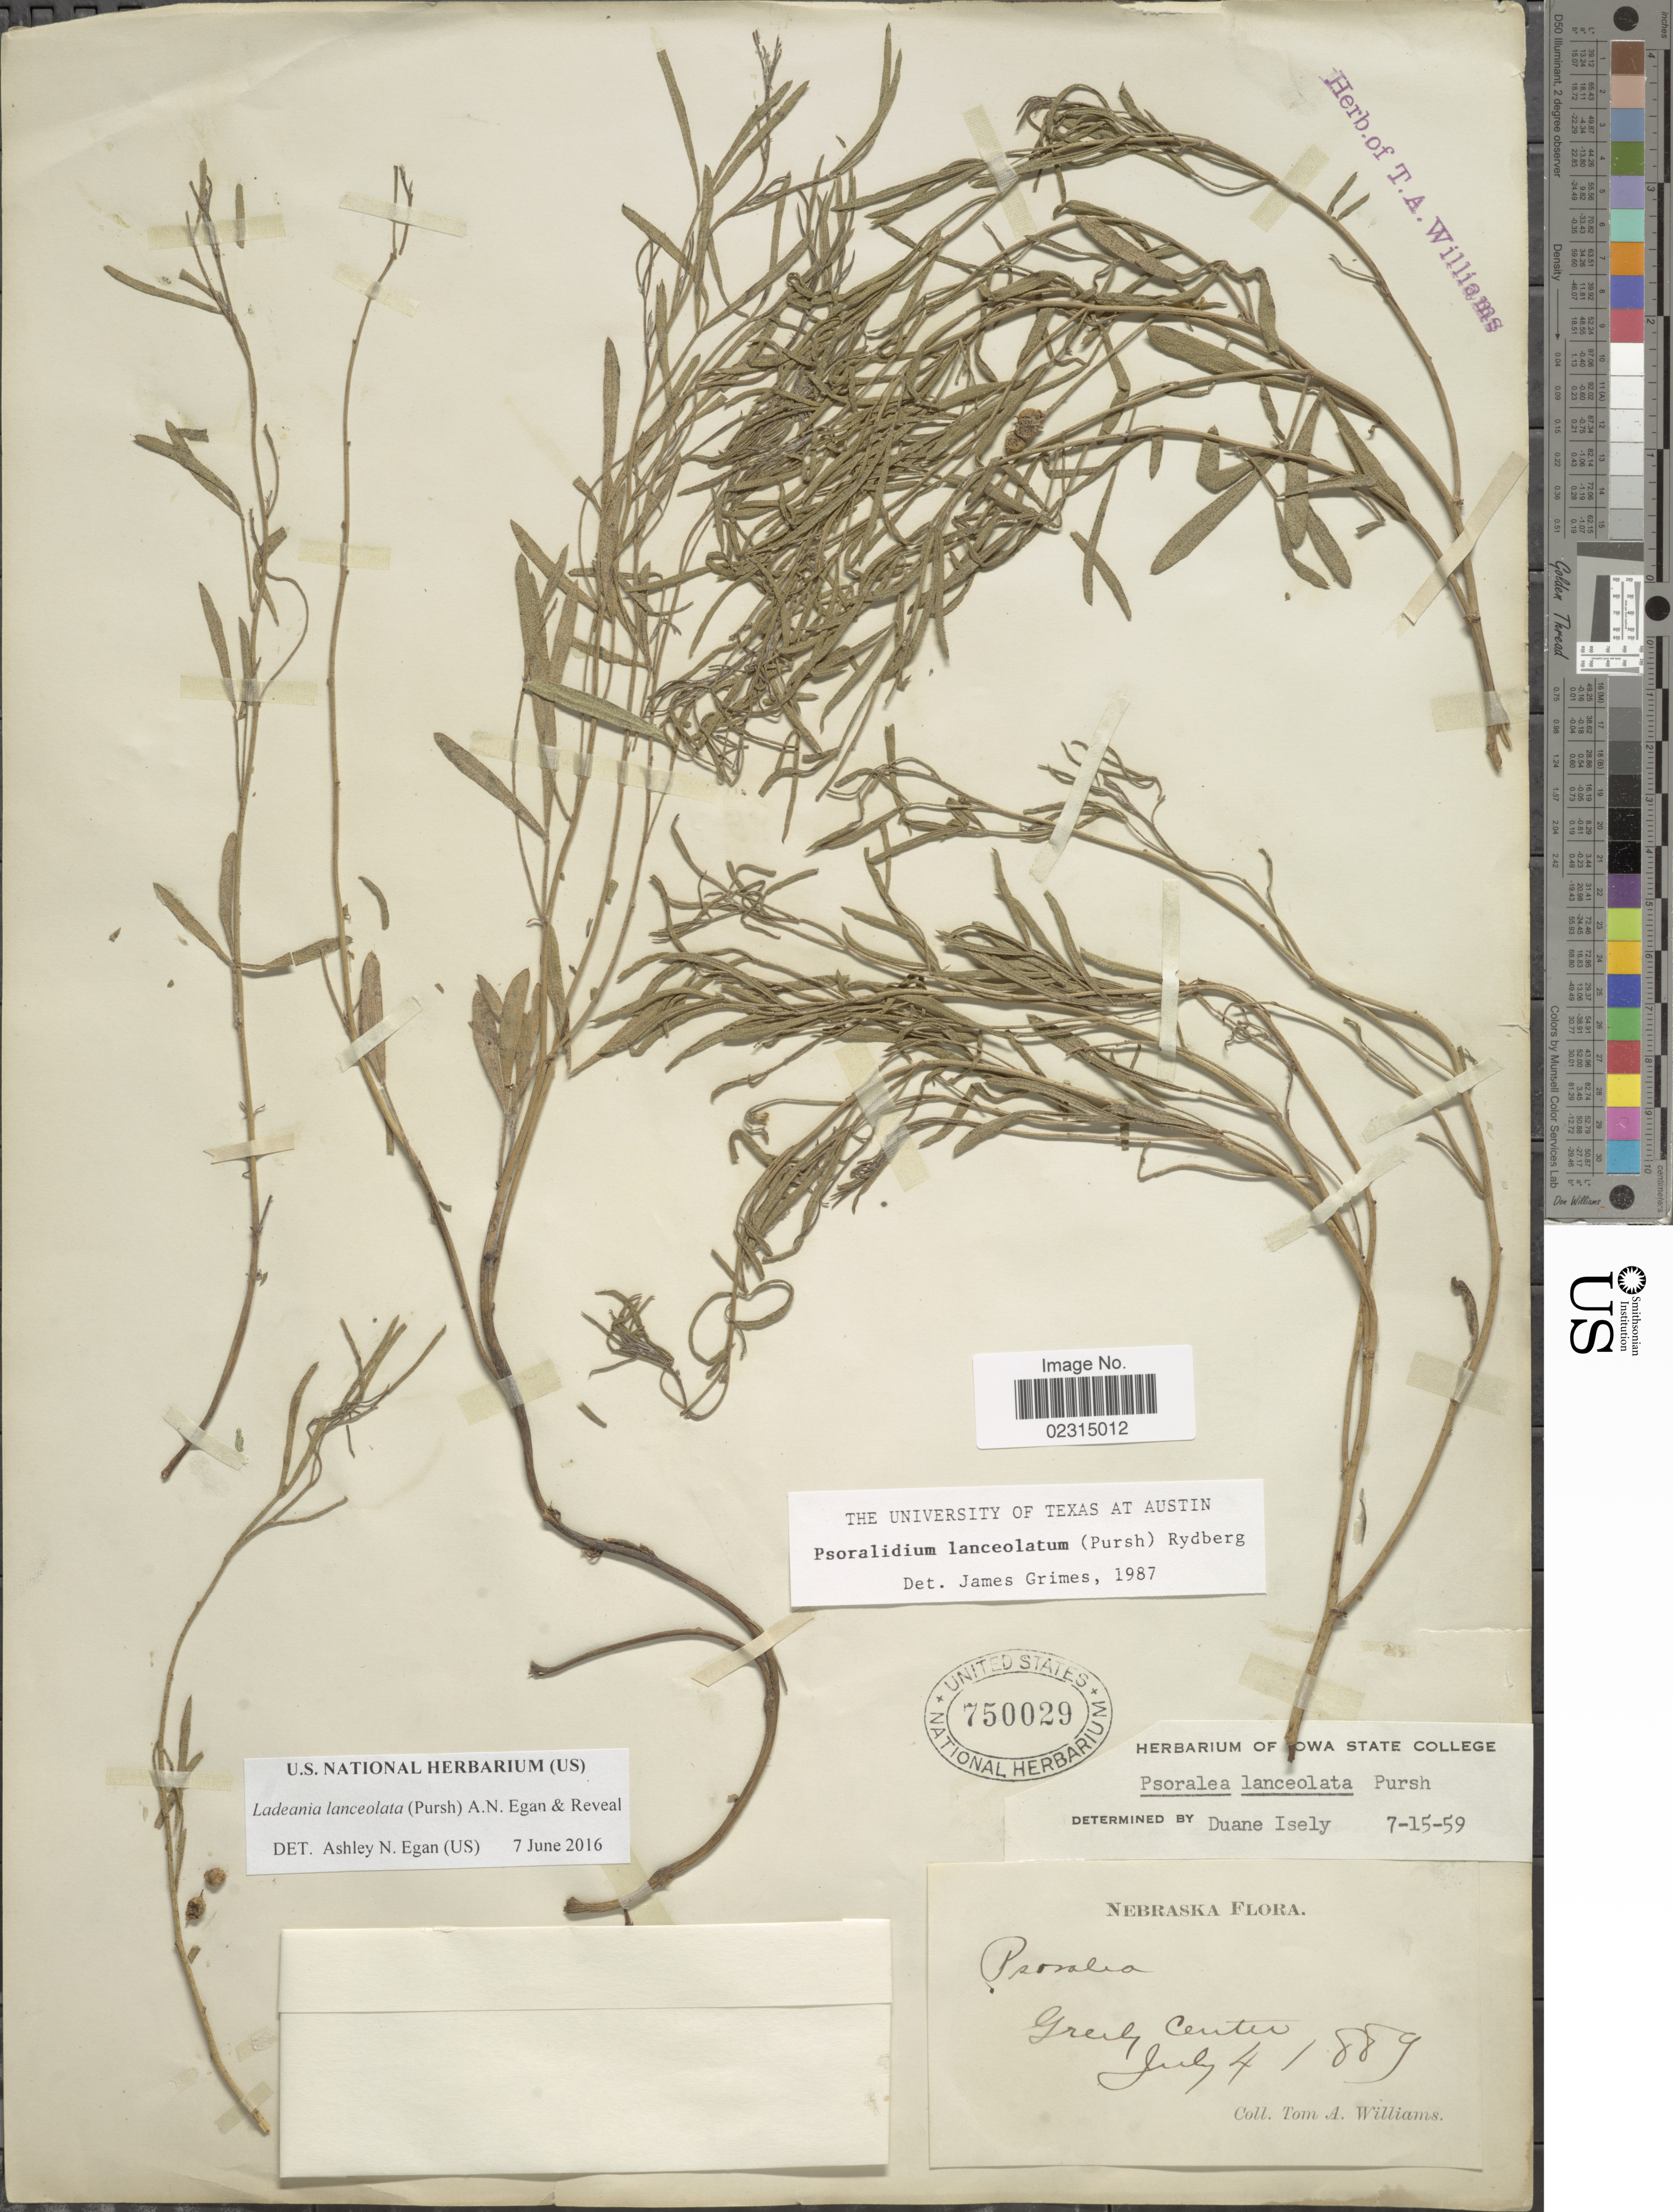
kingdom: Plantae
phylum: Tracheophyta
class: Magnoliopsida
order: Fabales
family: Fabaceae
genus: Ladeania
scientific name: Ladeania lanceolata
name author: (Pursh) A.N. Egan & Reveal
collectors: T. A. Williams (herbarium)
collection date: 1889-07-04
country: United States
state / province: Nebraska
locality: Greeley Center.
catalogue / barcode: US 750029